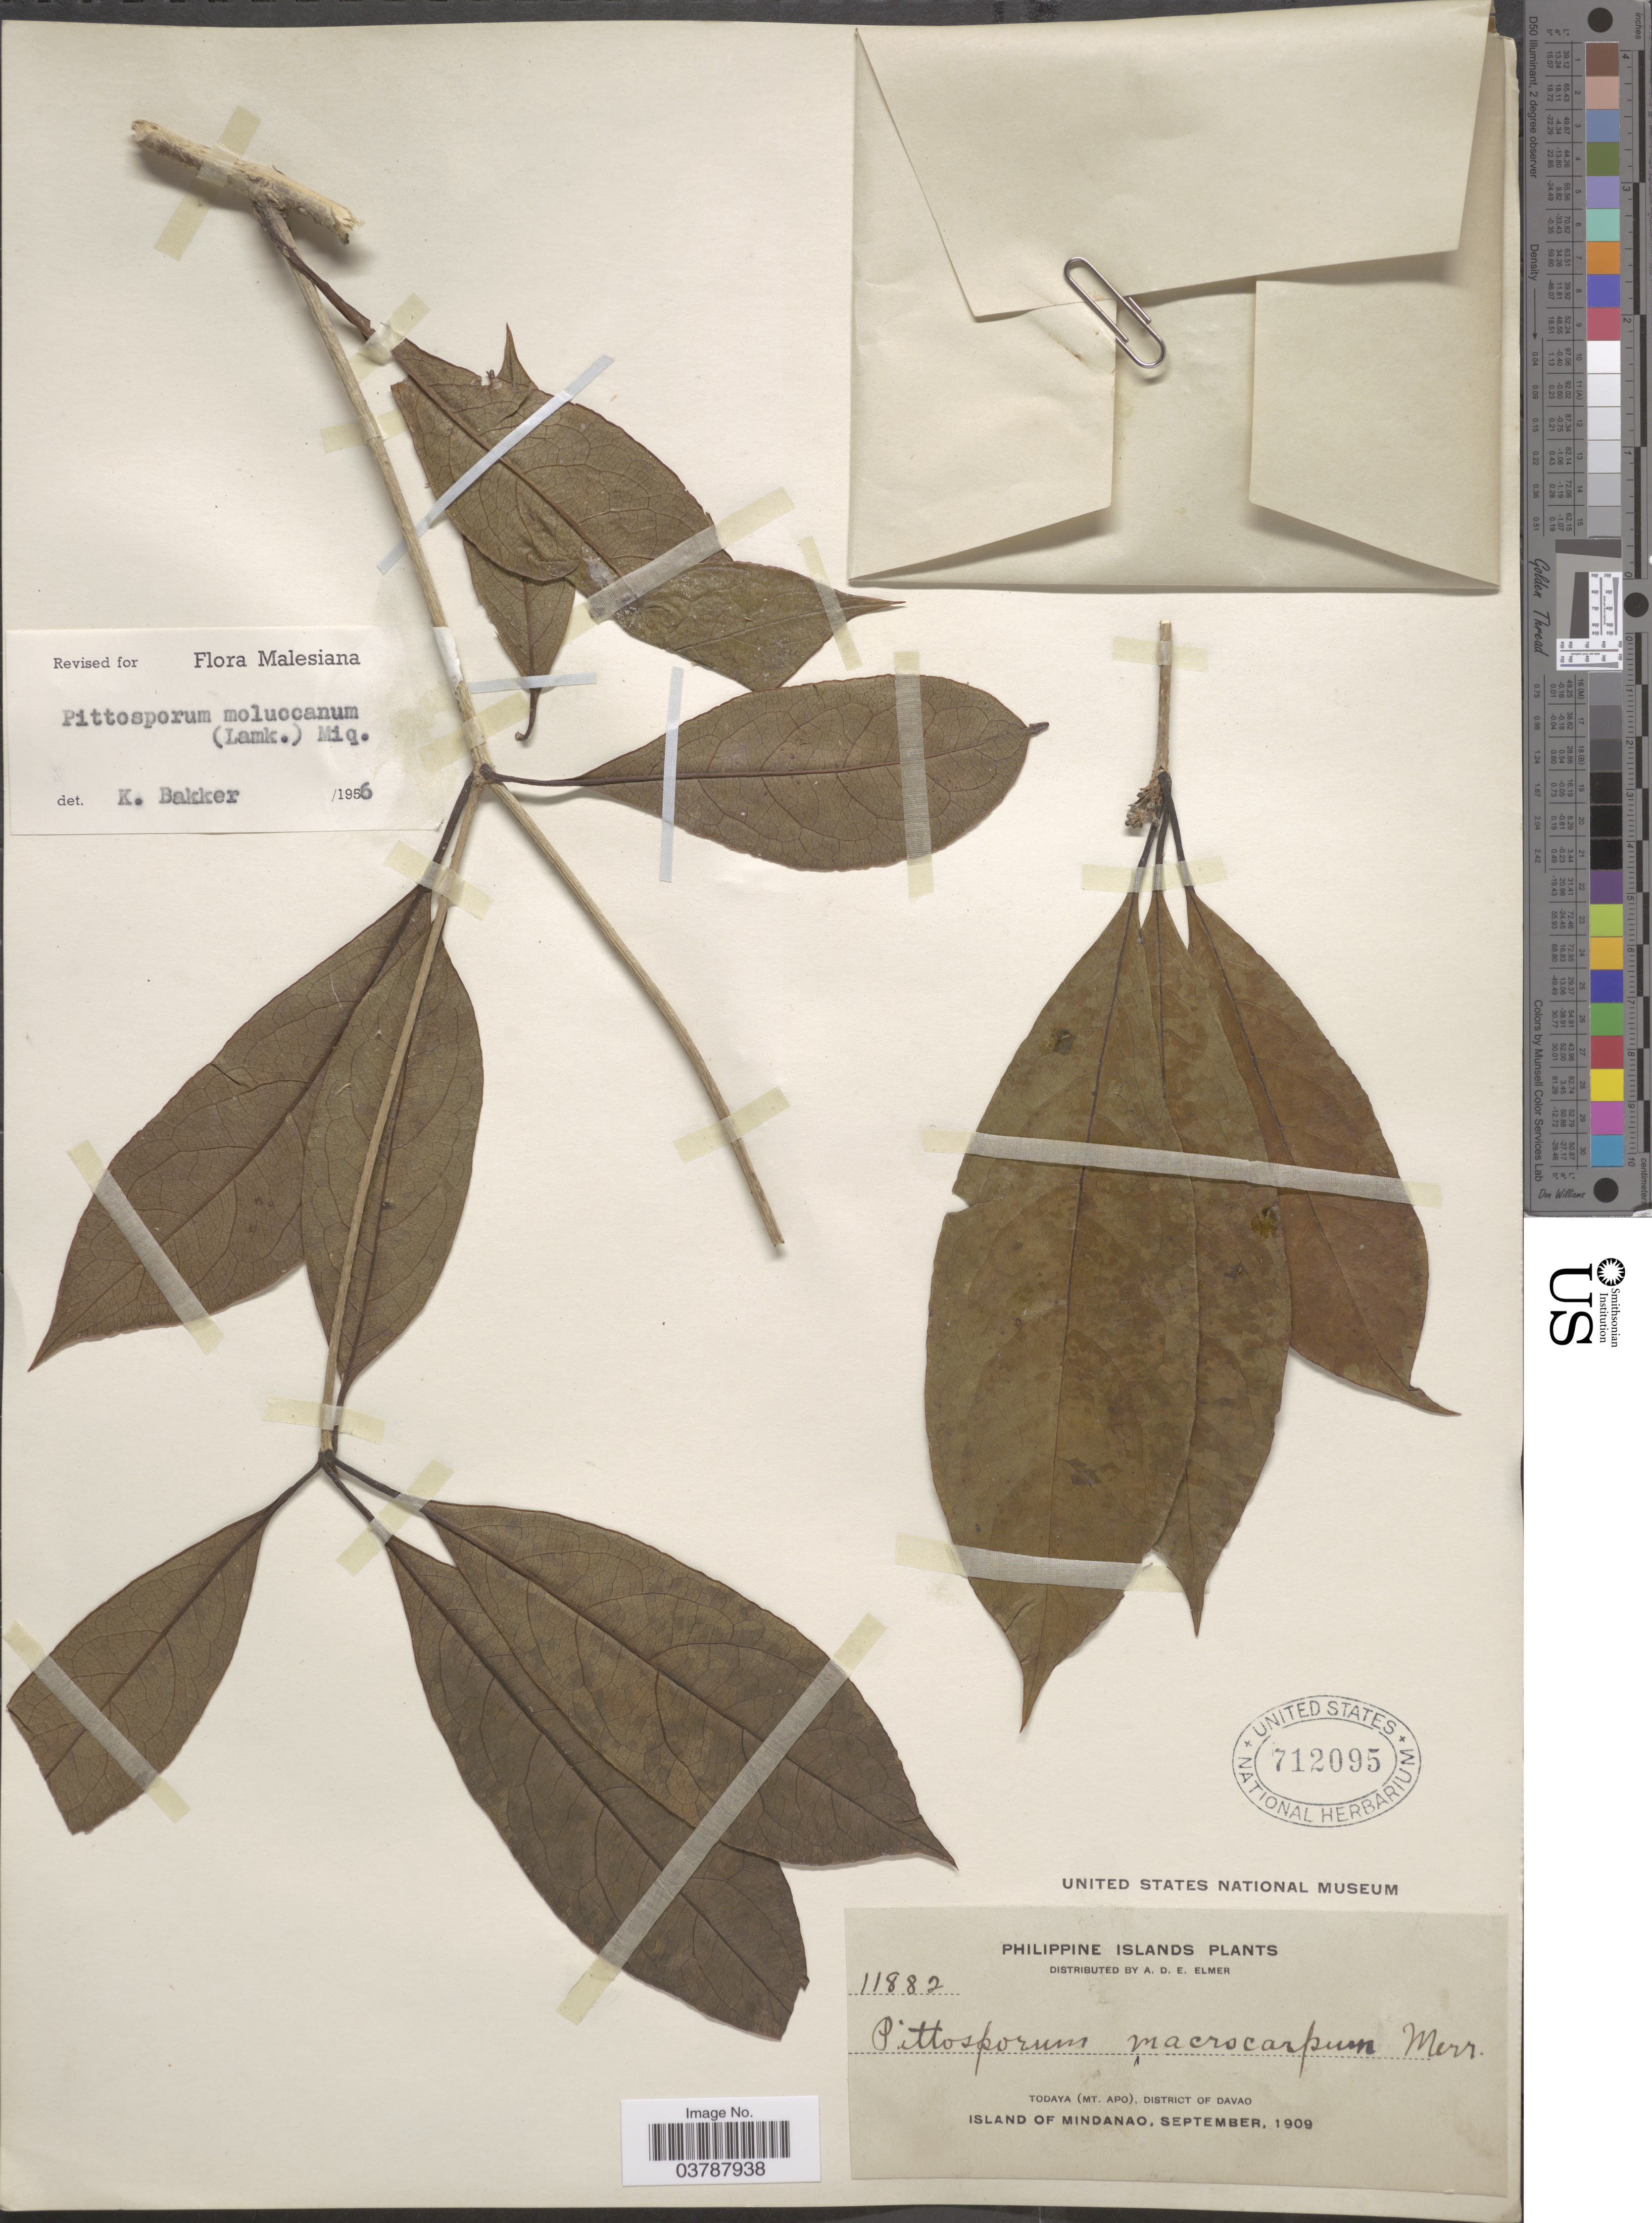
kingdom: Plantae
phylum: Tracheophyta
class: Magnoliopsida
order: Apiales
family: Pittosporaceae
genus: Pittosporum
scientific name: Pittosporum moluccanum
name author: (Lam.) Miq.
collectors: A. D. E. Elmer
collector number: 11882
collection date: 1909-09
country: Philippines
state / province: Davao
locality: Todaya (Mt. Apo), District of Davao. Island of Mindanao.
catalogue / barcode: US 712095